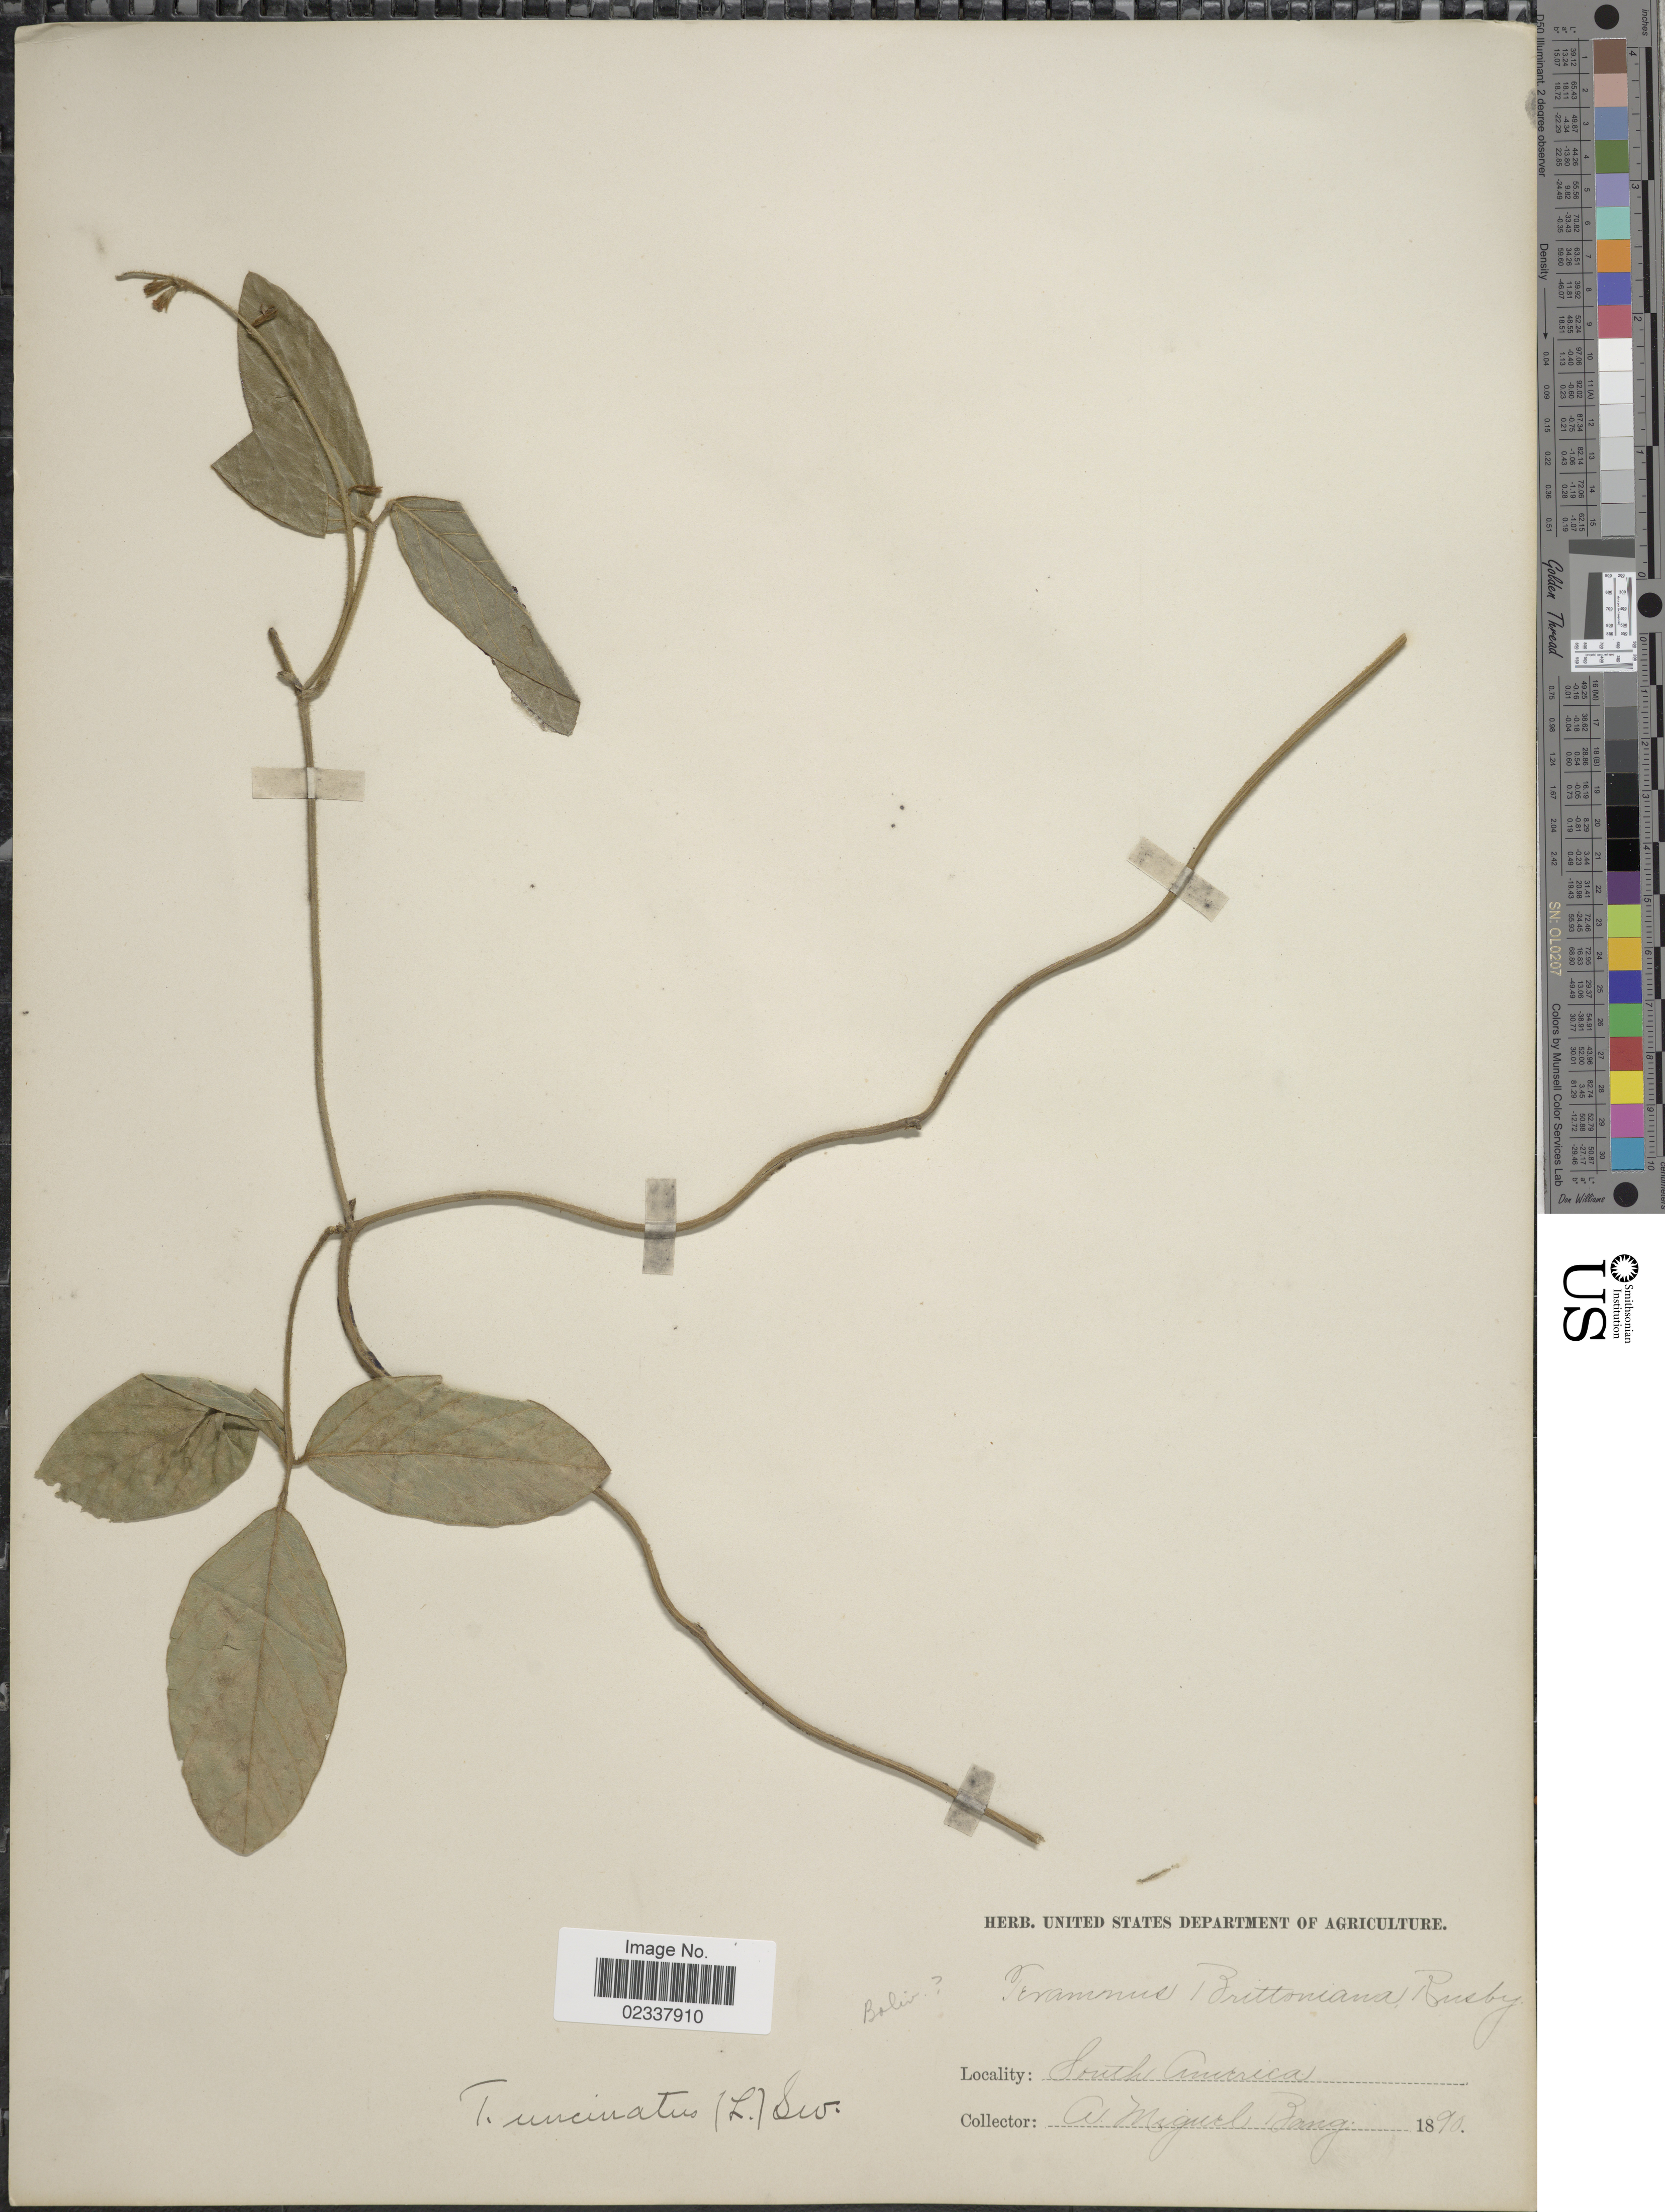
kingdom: Plantae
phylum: Tracheophyta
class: Magnoliopsida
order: Fabales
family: Fabaceae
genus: Teramnus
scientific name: Teramnus uncinatus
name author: (L.) Sw.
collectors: M. Bang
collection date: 1890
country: Bolivia